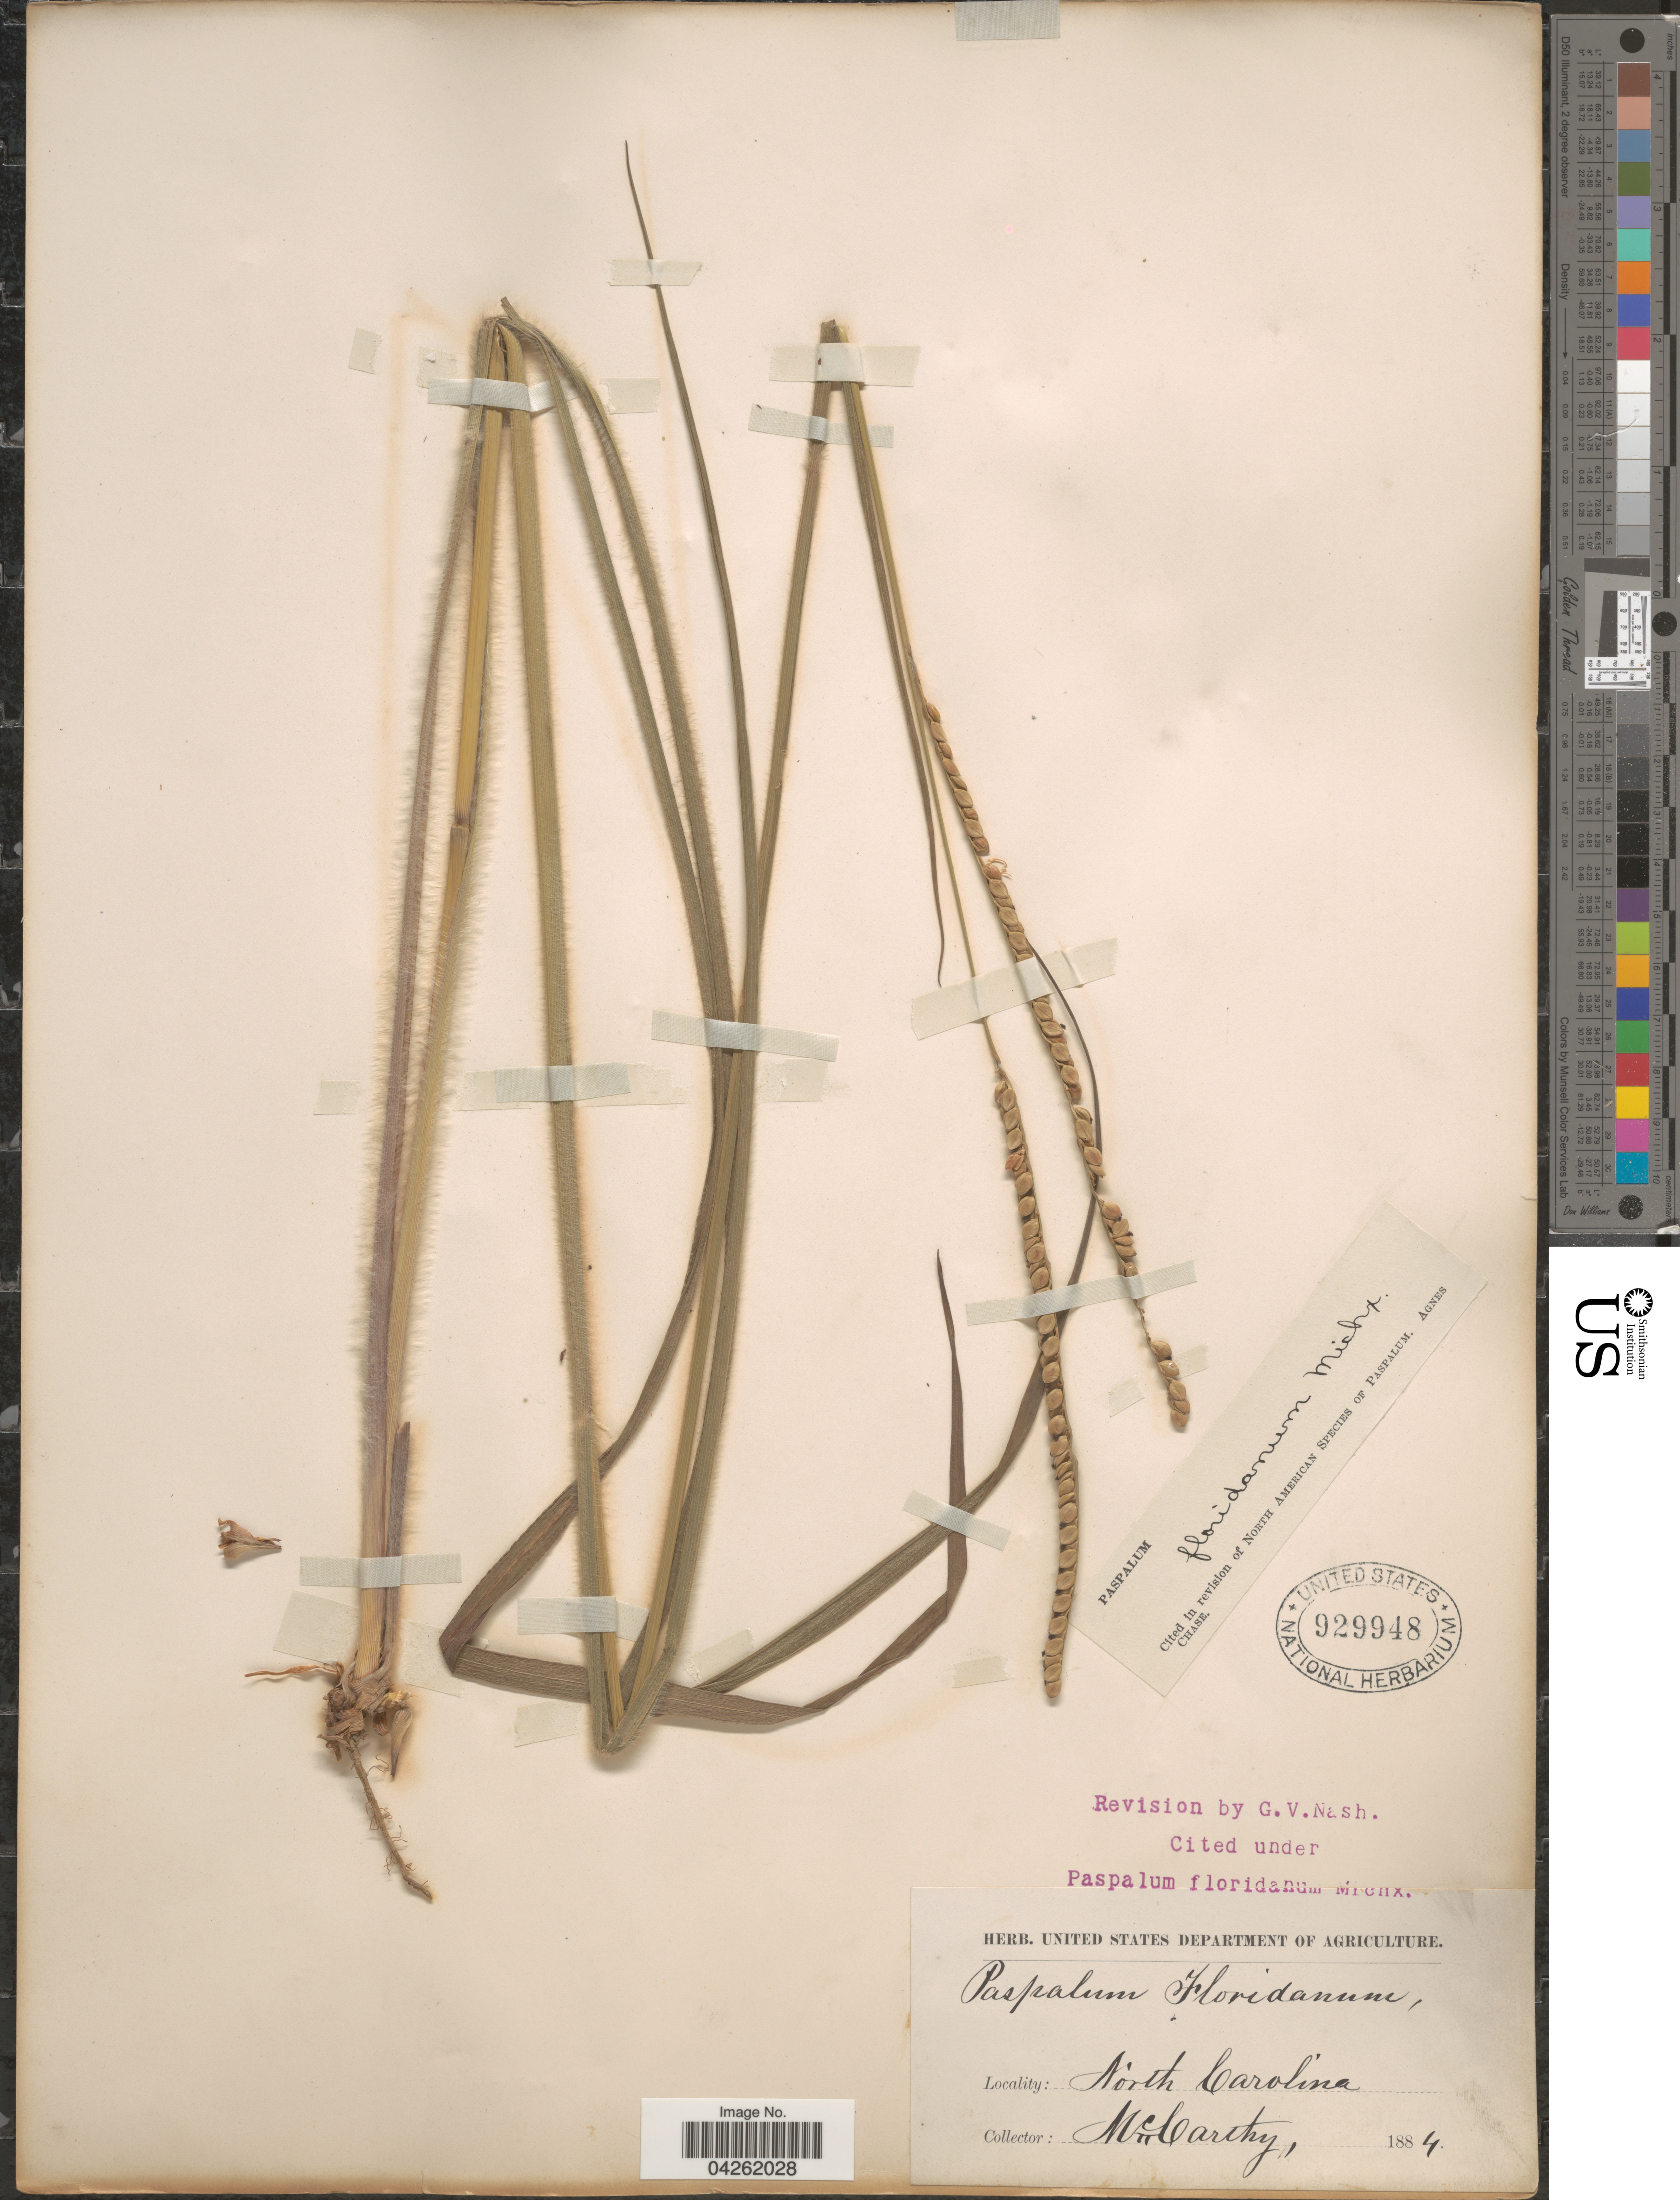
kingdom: Plantae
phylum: Tracheophyta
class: Liliopsida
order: Poales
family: Poaceae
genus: Paspalum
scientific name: Paspalum floridanum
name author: Michx.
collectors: -- McCarthy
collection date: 1884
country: United States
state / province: North Carolina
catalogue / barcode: US 929948